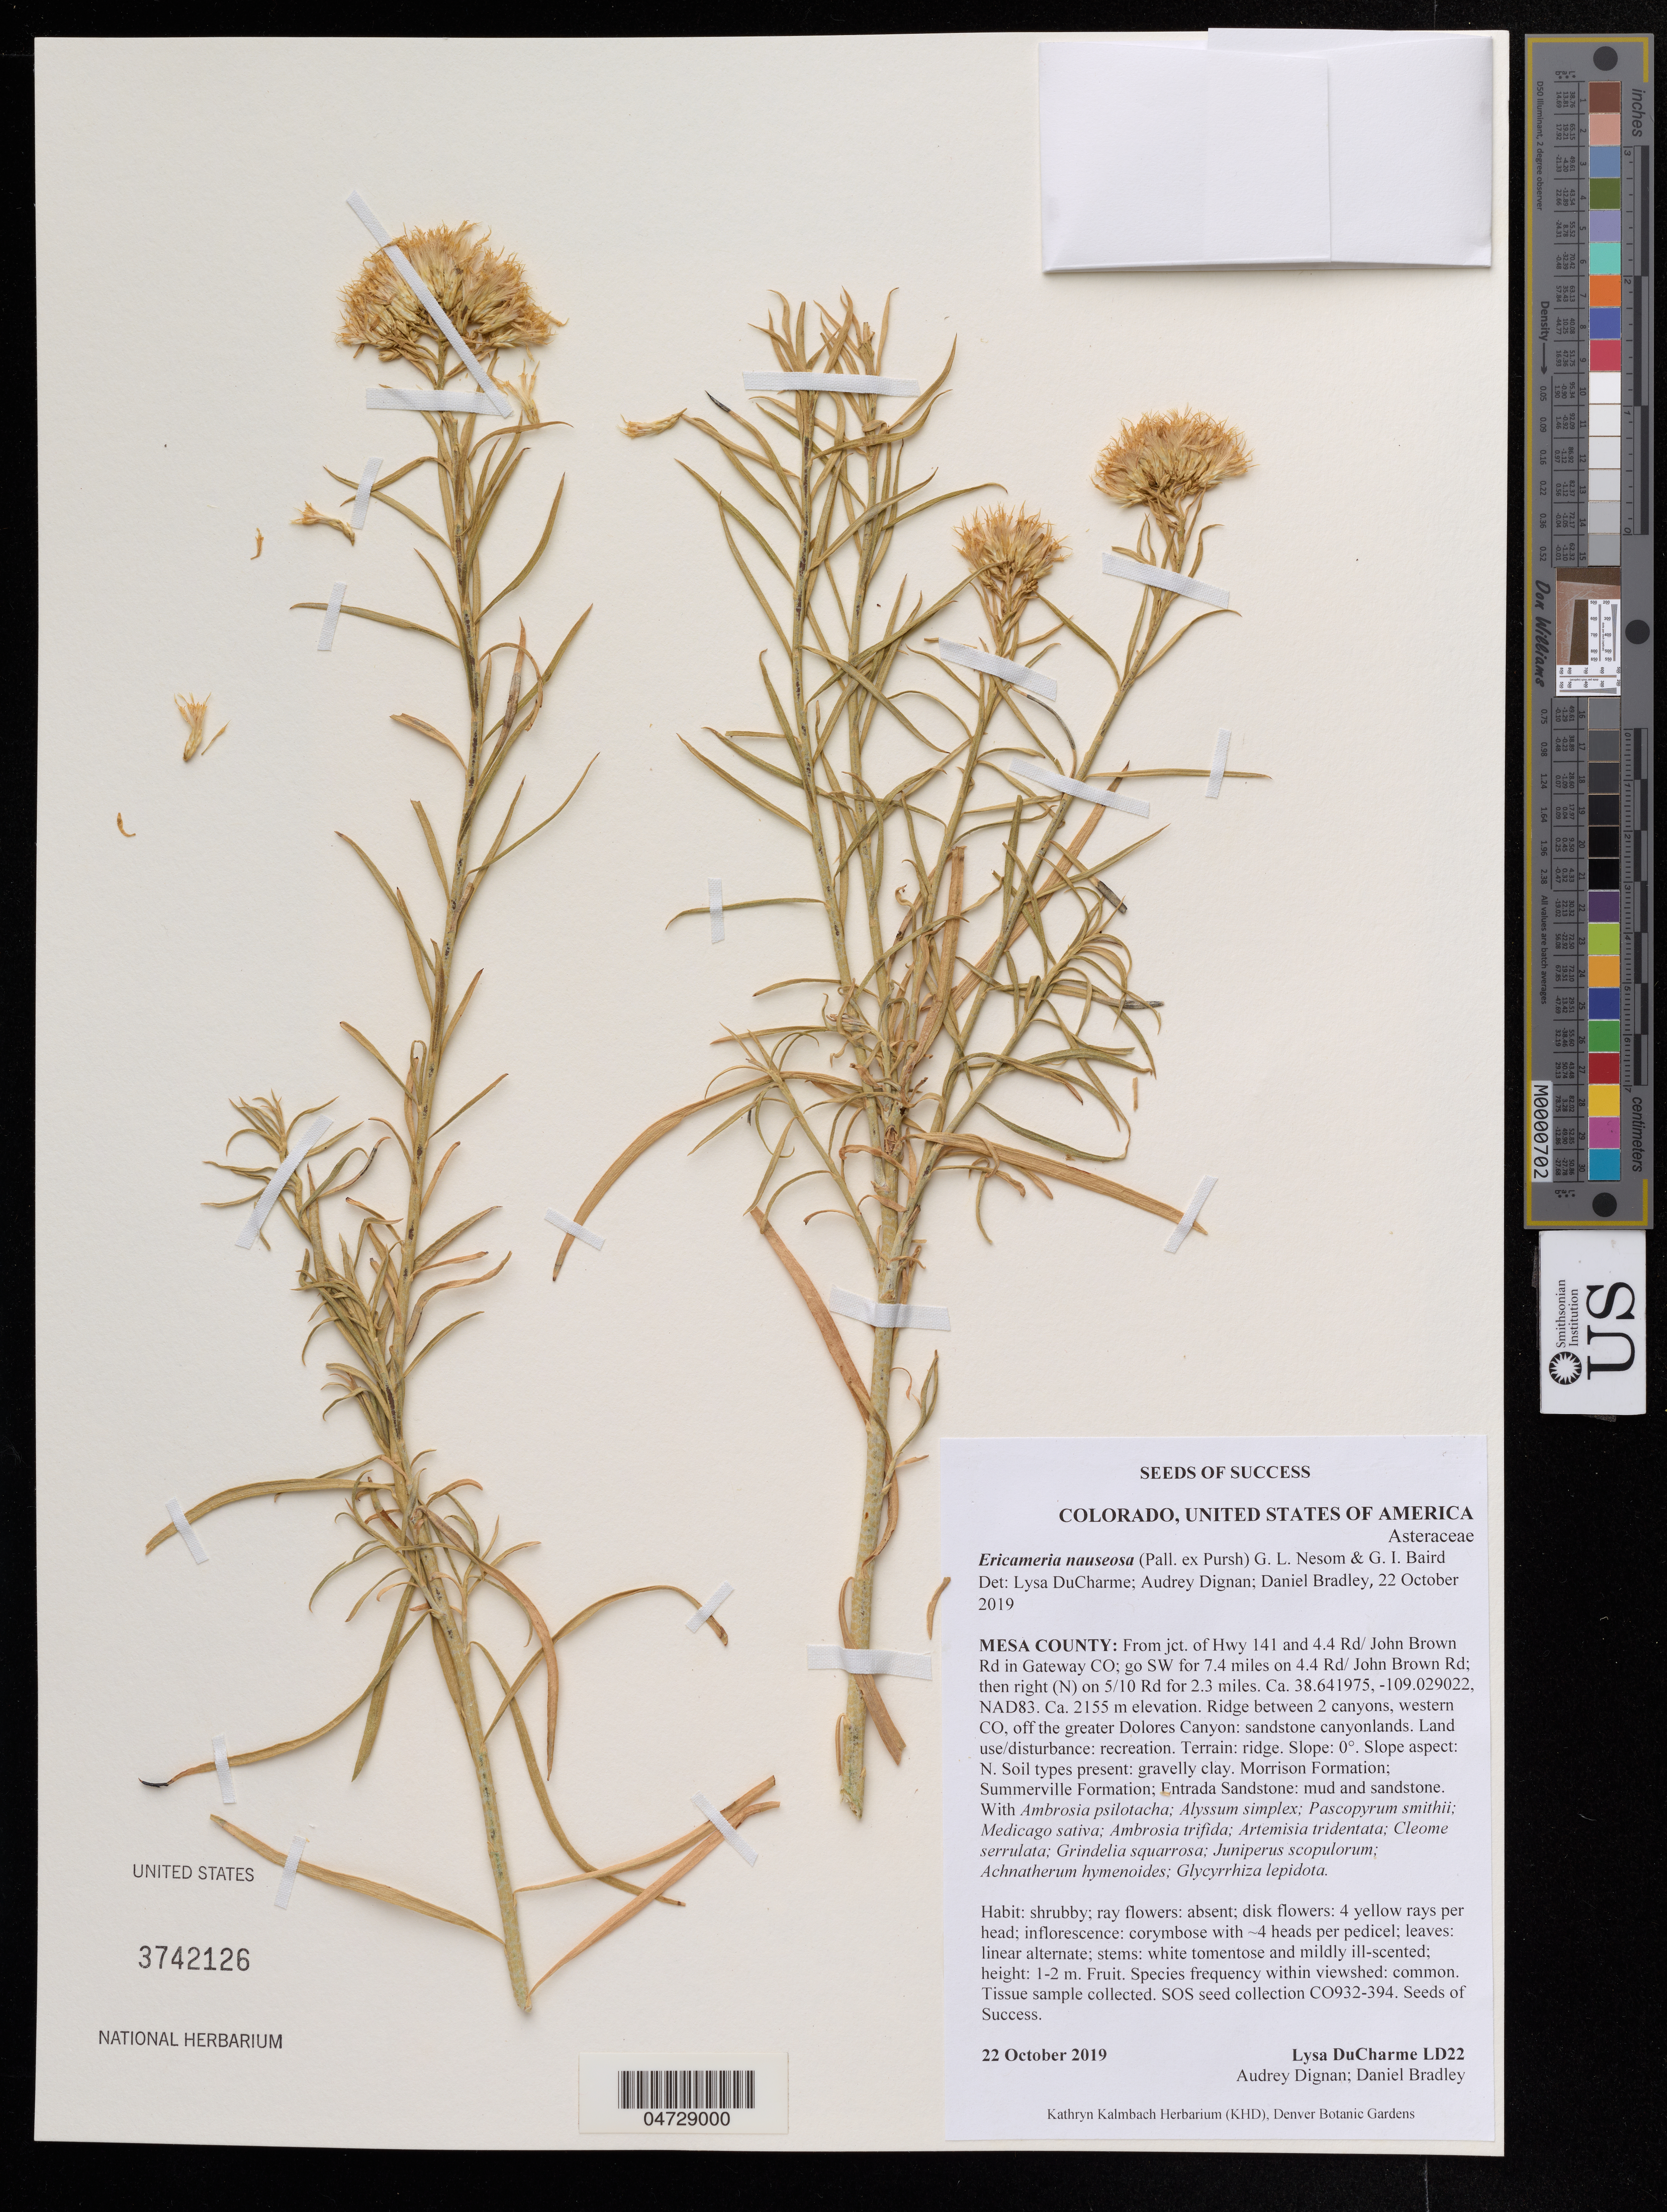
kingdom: Plantae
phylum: Tracheophyta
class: Magnoliopsida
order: Asterales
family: Asteraceae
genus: Ericameria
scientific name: Ericameria nauseosa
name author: (Pall. ex Pursh) G.L. Nesom & G.I. Baird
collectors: L. DuCharme, A. Dignan & D. Bradley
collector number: LD22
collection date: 2019-10-22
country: United States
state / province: Colorado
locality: Mesa County: From jct. of Hwy 141 and 4.4 Rd/ John Brown Rd in Gateway CO; go SW for 7.4 miles on 4.4 Rd/ John Brown Rd; then right (N) on 5/10 Rd for 2.3 miles. Ca.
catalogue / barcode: US 3742126